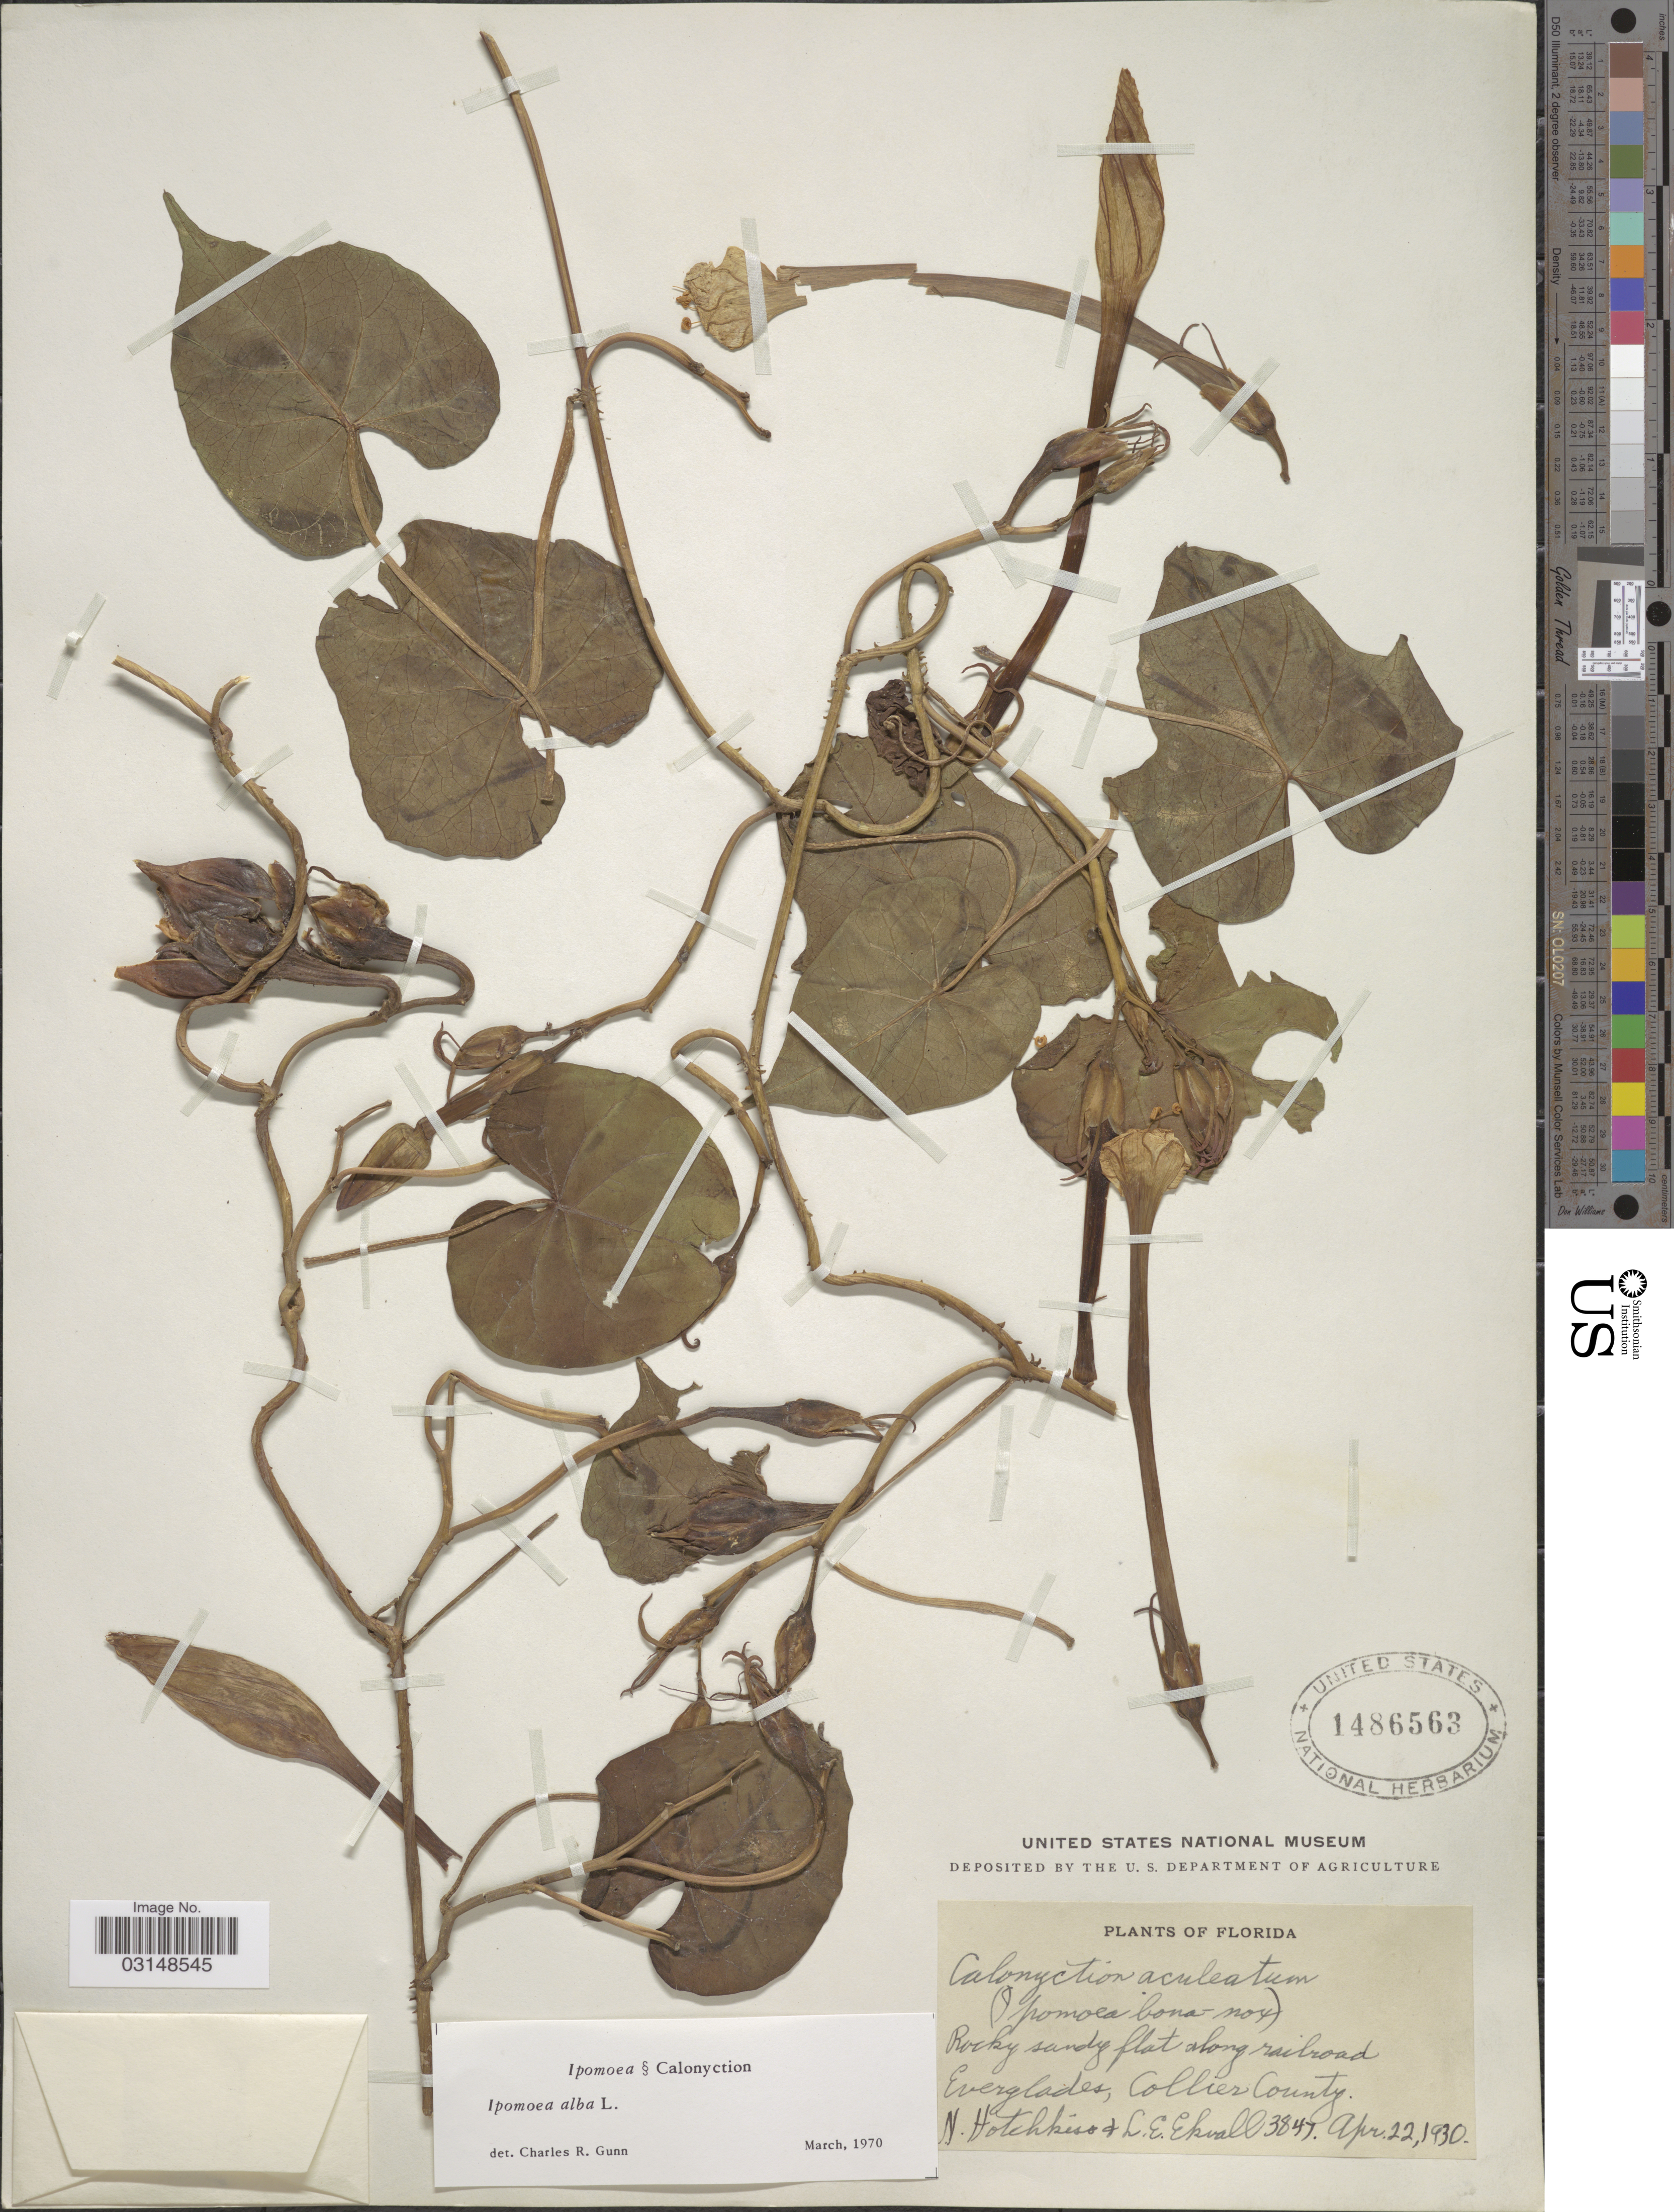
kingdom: Plantae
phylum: Tracheophyta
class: Magnoliopsida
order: Solanales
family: Convolvulaceae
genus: Ipomoea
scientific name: Ipomoea alba L.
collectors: N. Hotchkiss & L. Ekvall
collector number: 3847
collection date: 1930-04-22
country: United States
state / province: Florida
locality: Rocky sandy flat along railroad Everglades, Collier County.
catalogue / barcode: US 1486563